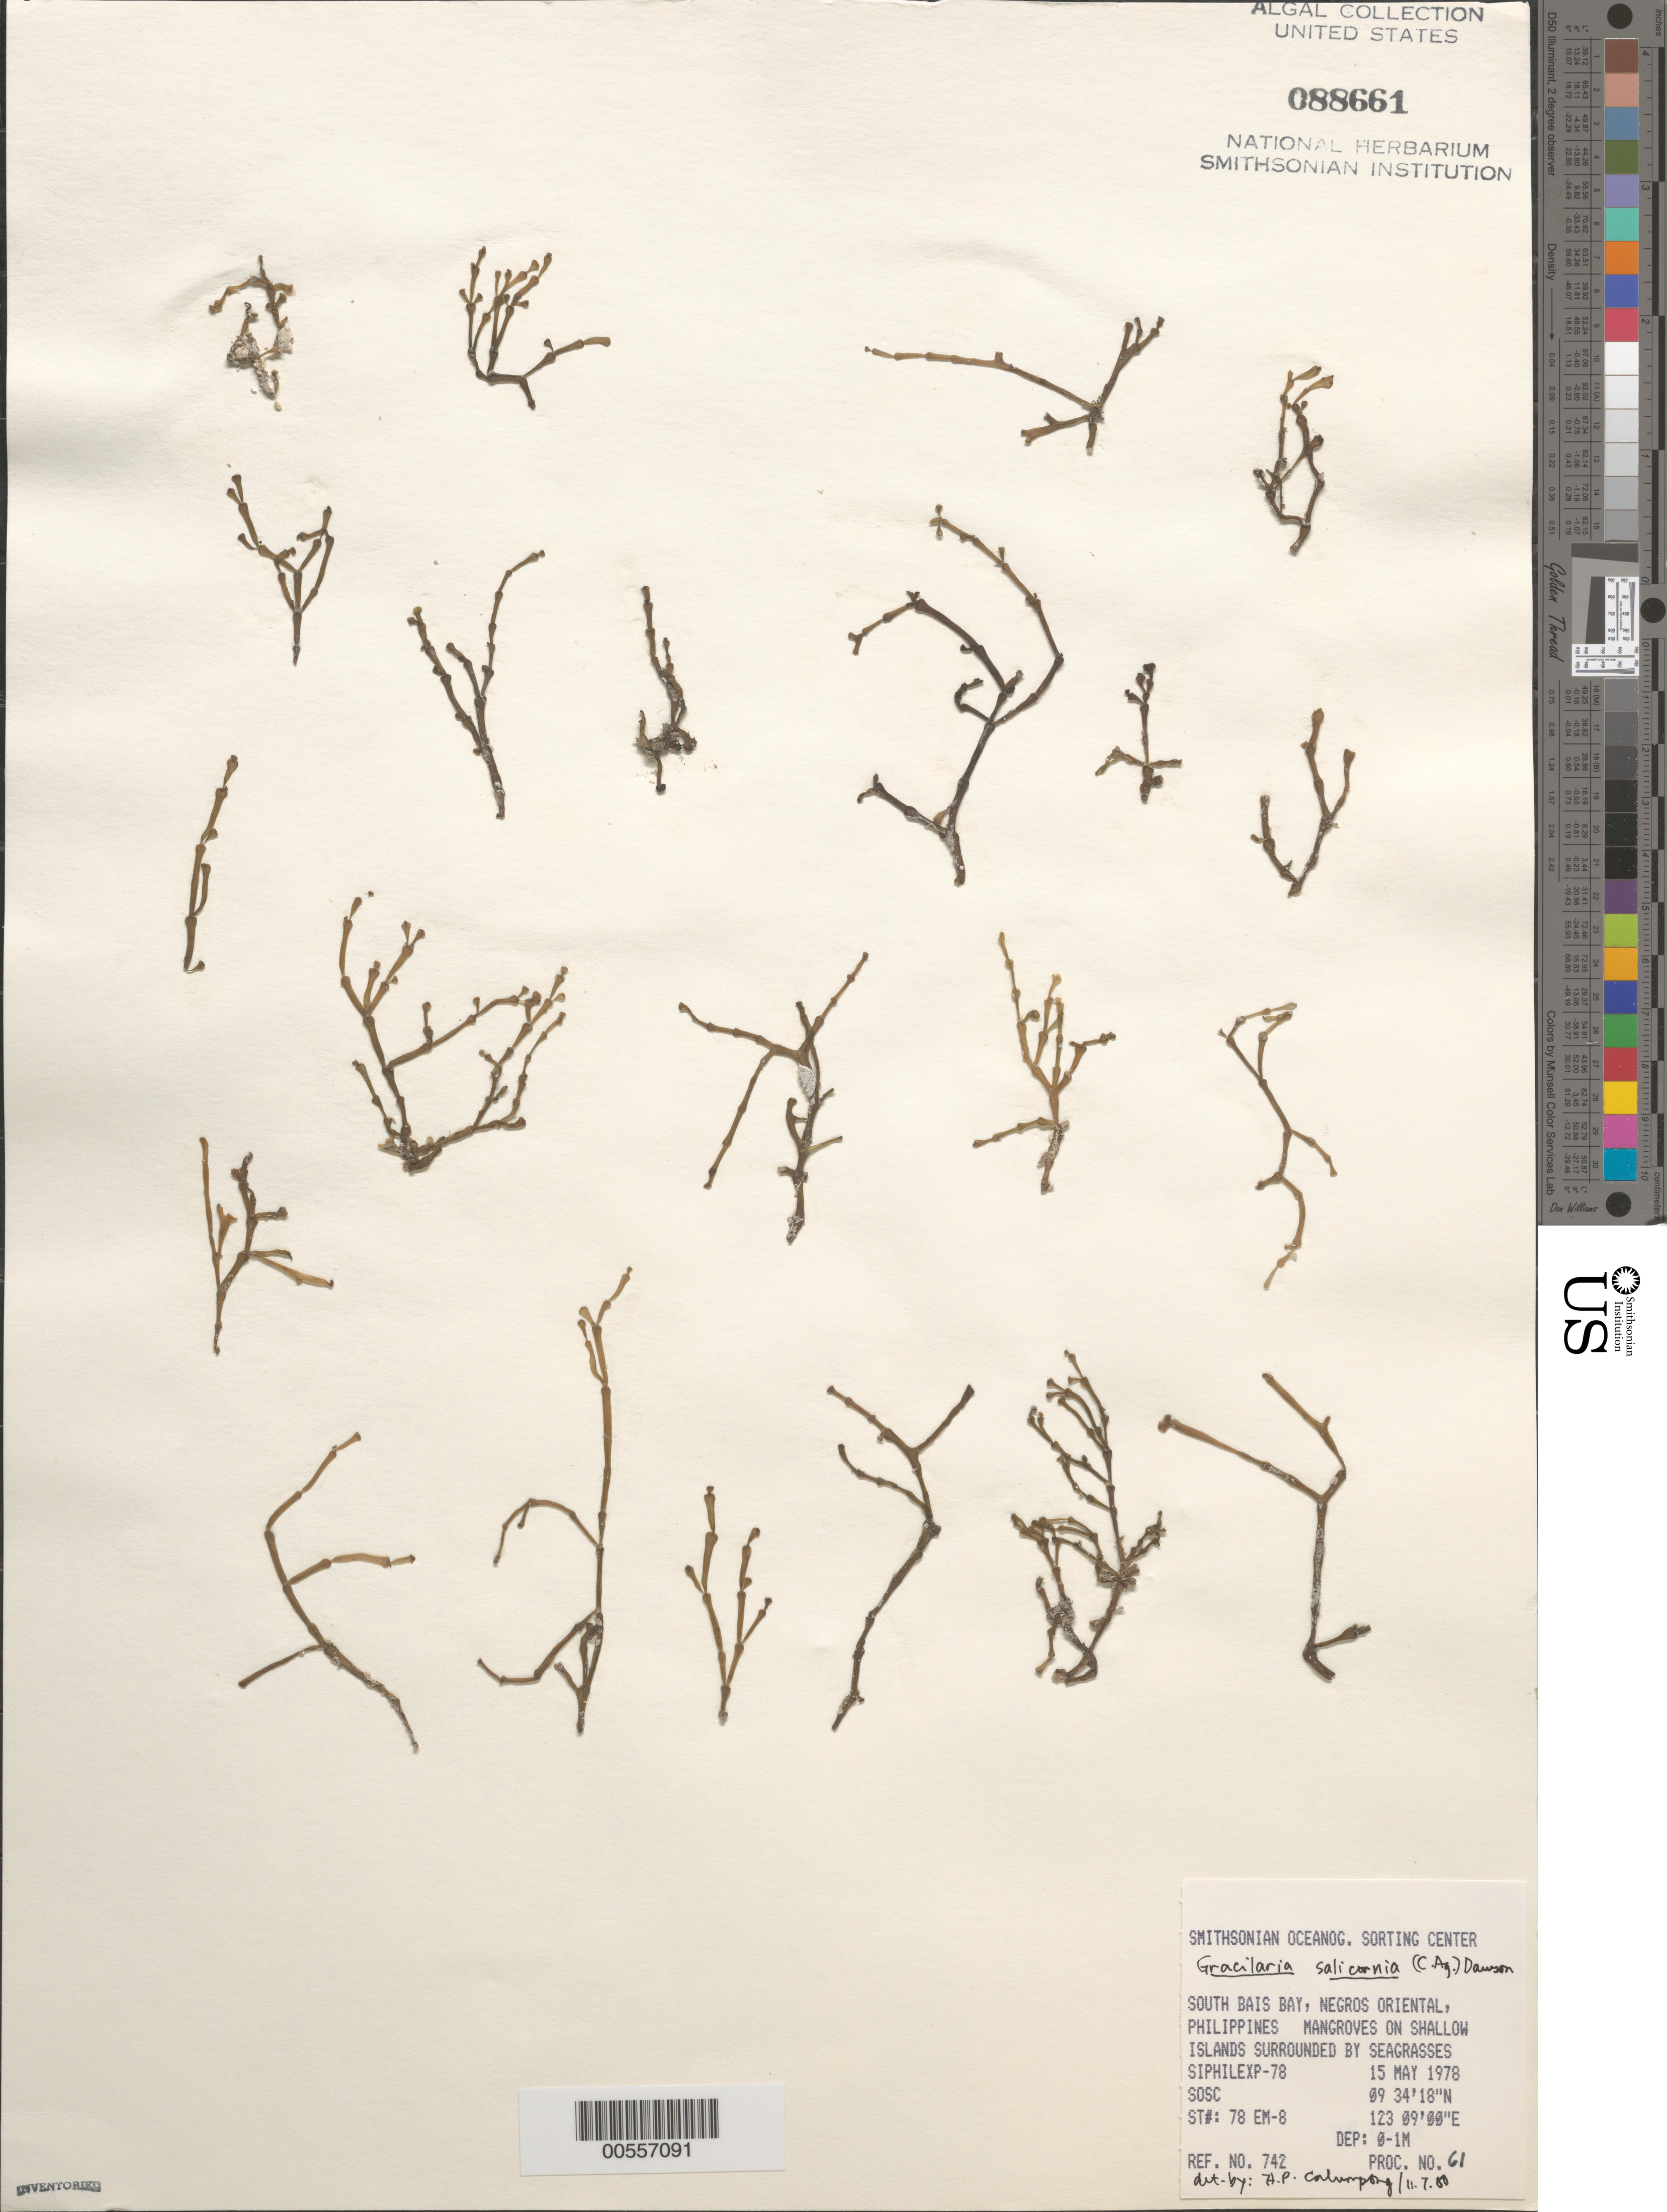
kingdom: Plantae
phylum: Rhodophyta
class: Florideophyceae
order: Gracilariales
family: Gracilariaceae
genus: Gracilaria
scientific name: Gracilaria salicornia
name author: (C. Agardh) E.Y. Dawson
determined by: Calumpong, H. P.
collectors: SOSC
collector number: Station 78 Em-8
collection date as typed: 15 May 1978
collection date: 1978-05-15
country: Philippines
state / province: Central Visayas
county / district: Negros Oriental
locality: South bais bay, negros oriental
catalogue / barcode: US 88661